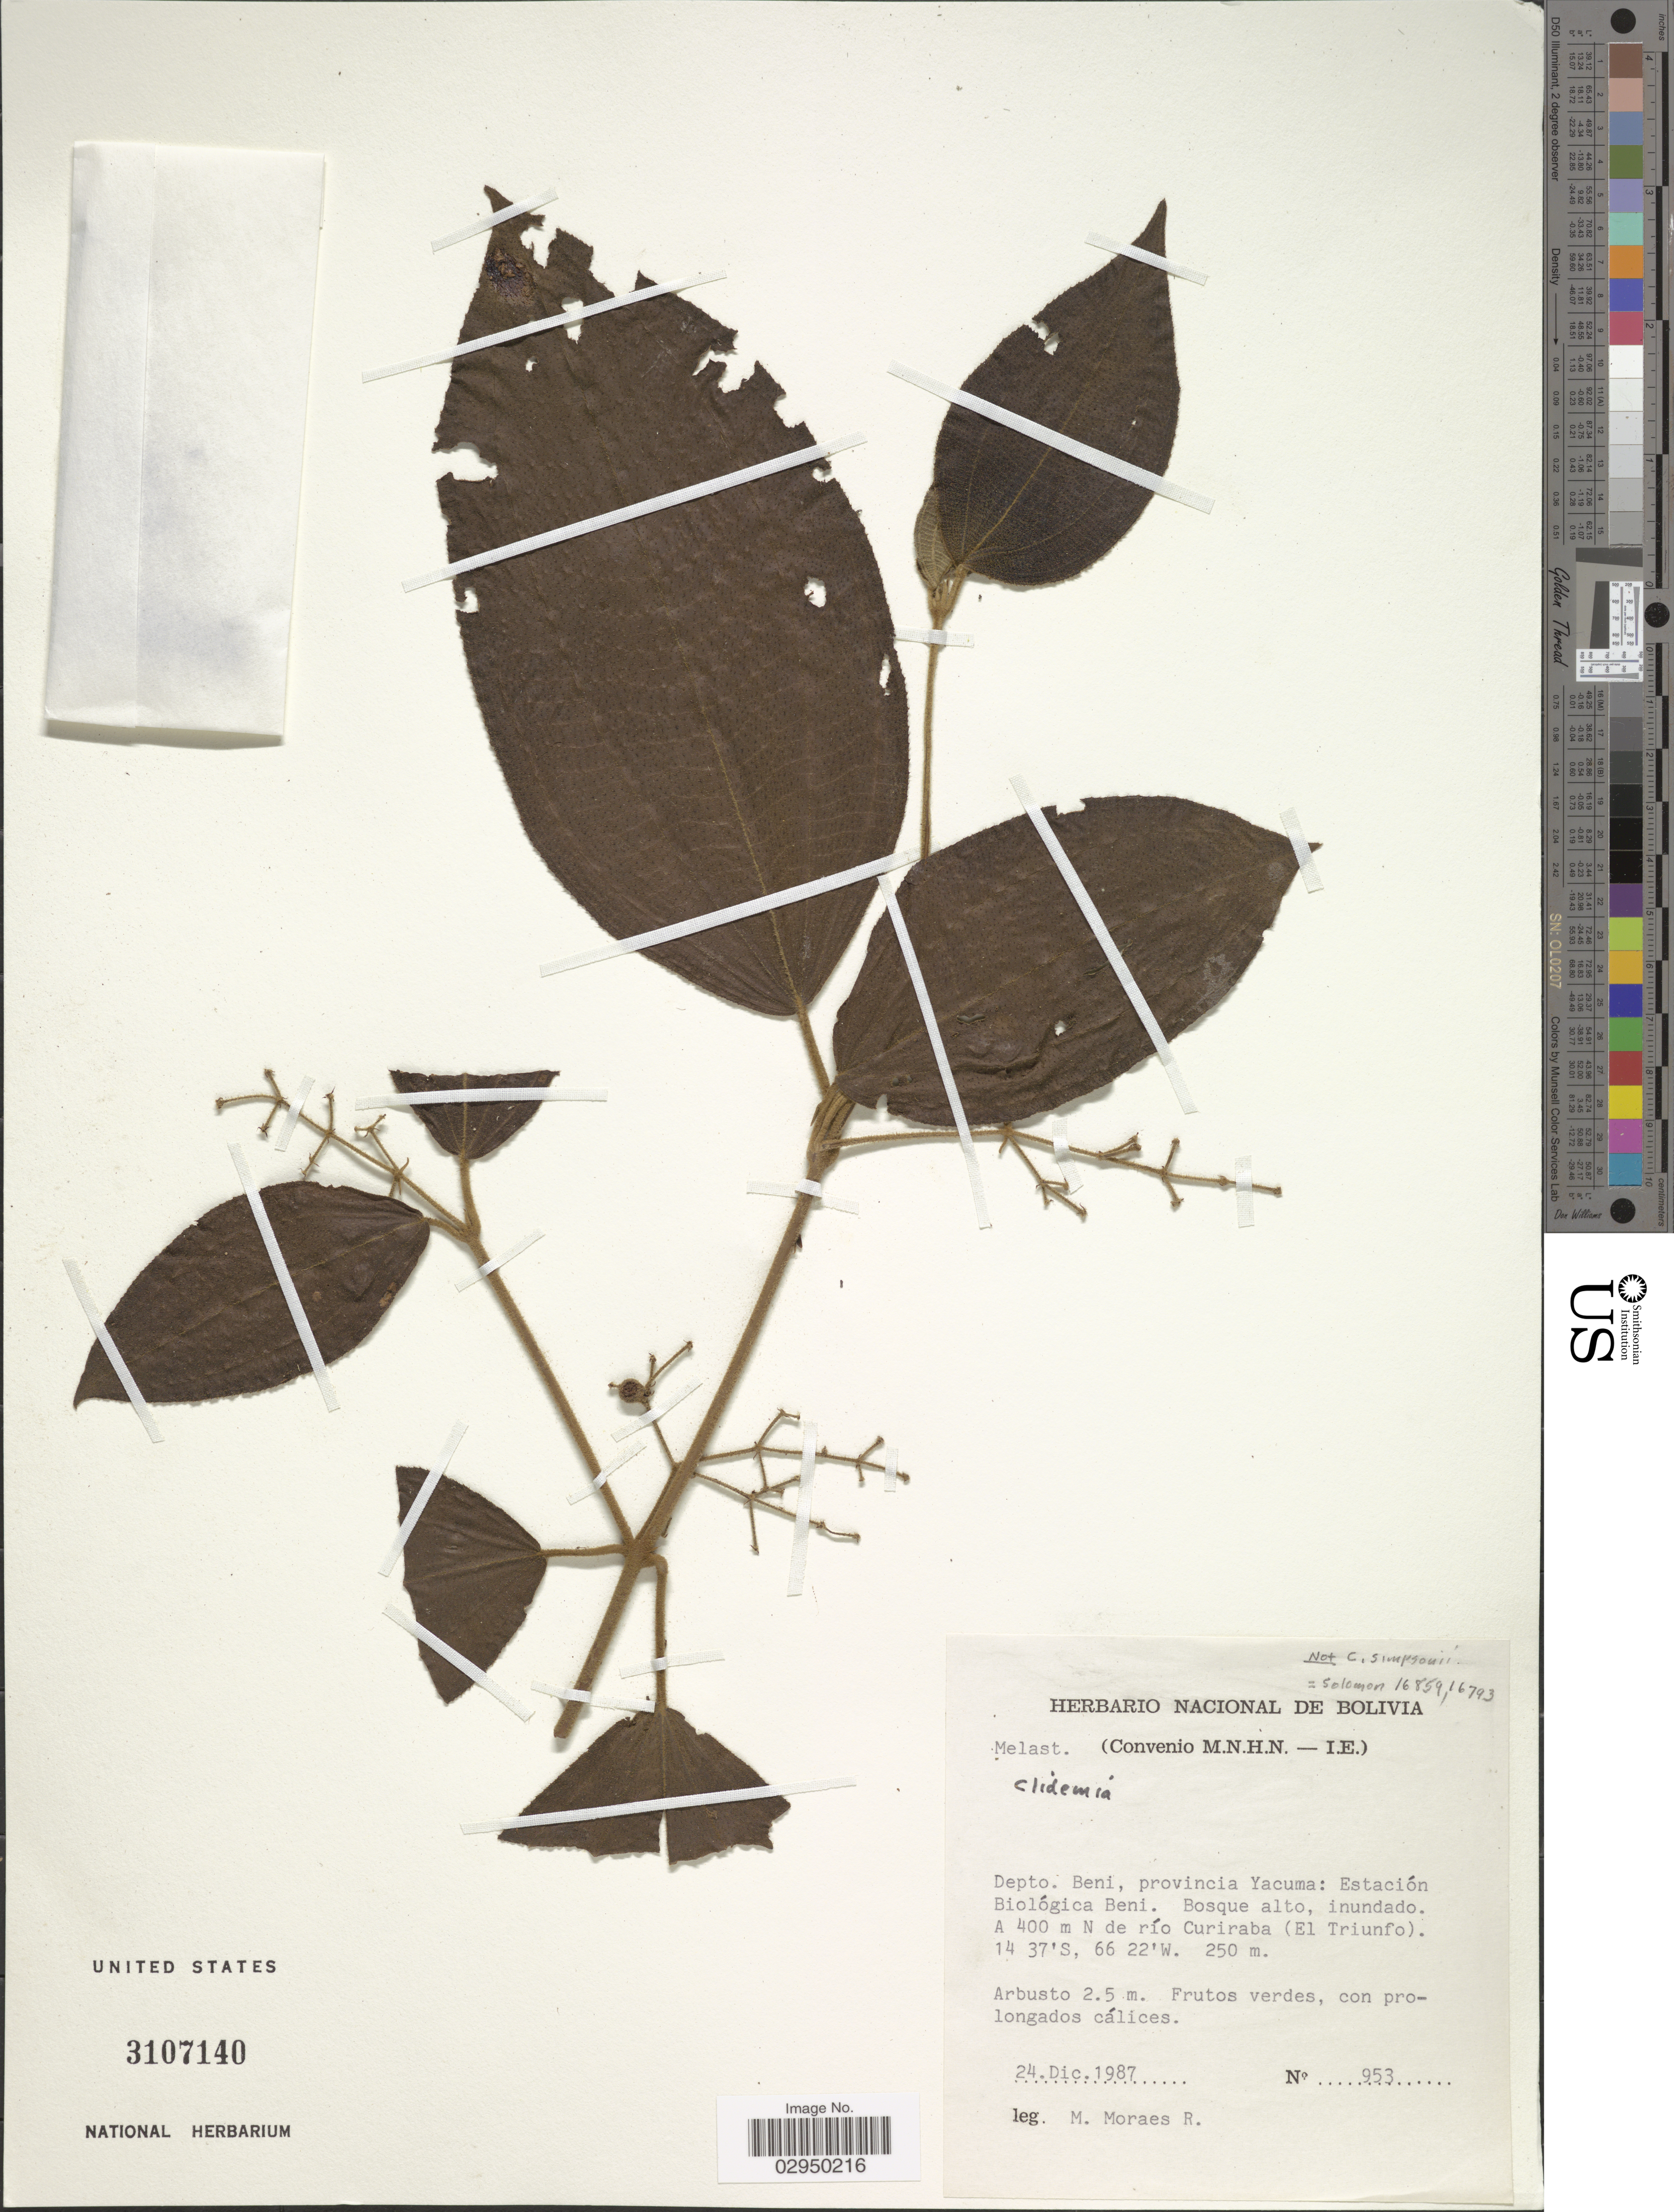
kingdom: Plantae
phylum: Tracheophyta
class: Magnoliopsida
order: Myrtales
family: Melastomataceae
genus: Miconia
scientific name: Miconia simpsonii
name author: (Wurdack) Michelang.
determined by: Ferreira-Alves, R.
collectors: M. Moraes R.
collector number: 953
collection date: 1987-12-24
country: Bolivia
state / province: Beni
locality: Depto. Beni, provincia Yacuma: Estación Biológica Beni. A 400 m N de río Curiraba (El Triunfo).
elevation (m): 250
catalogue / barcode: US 3107140